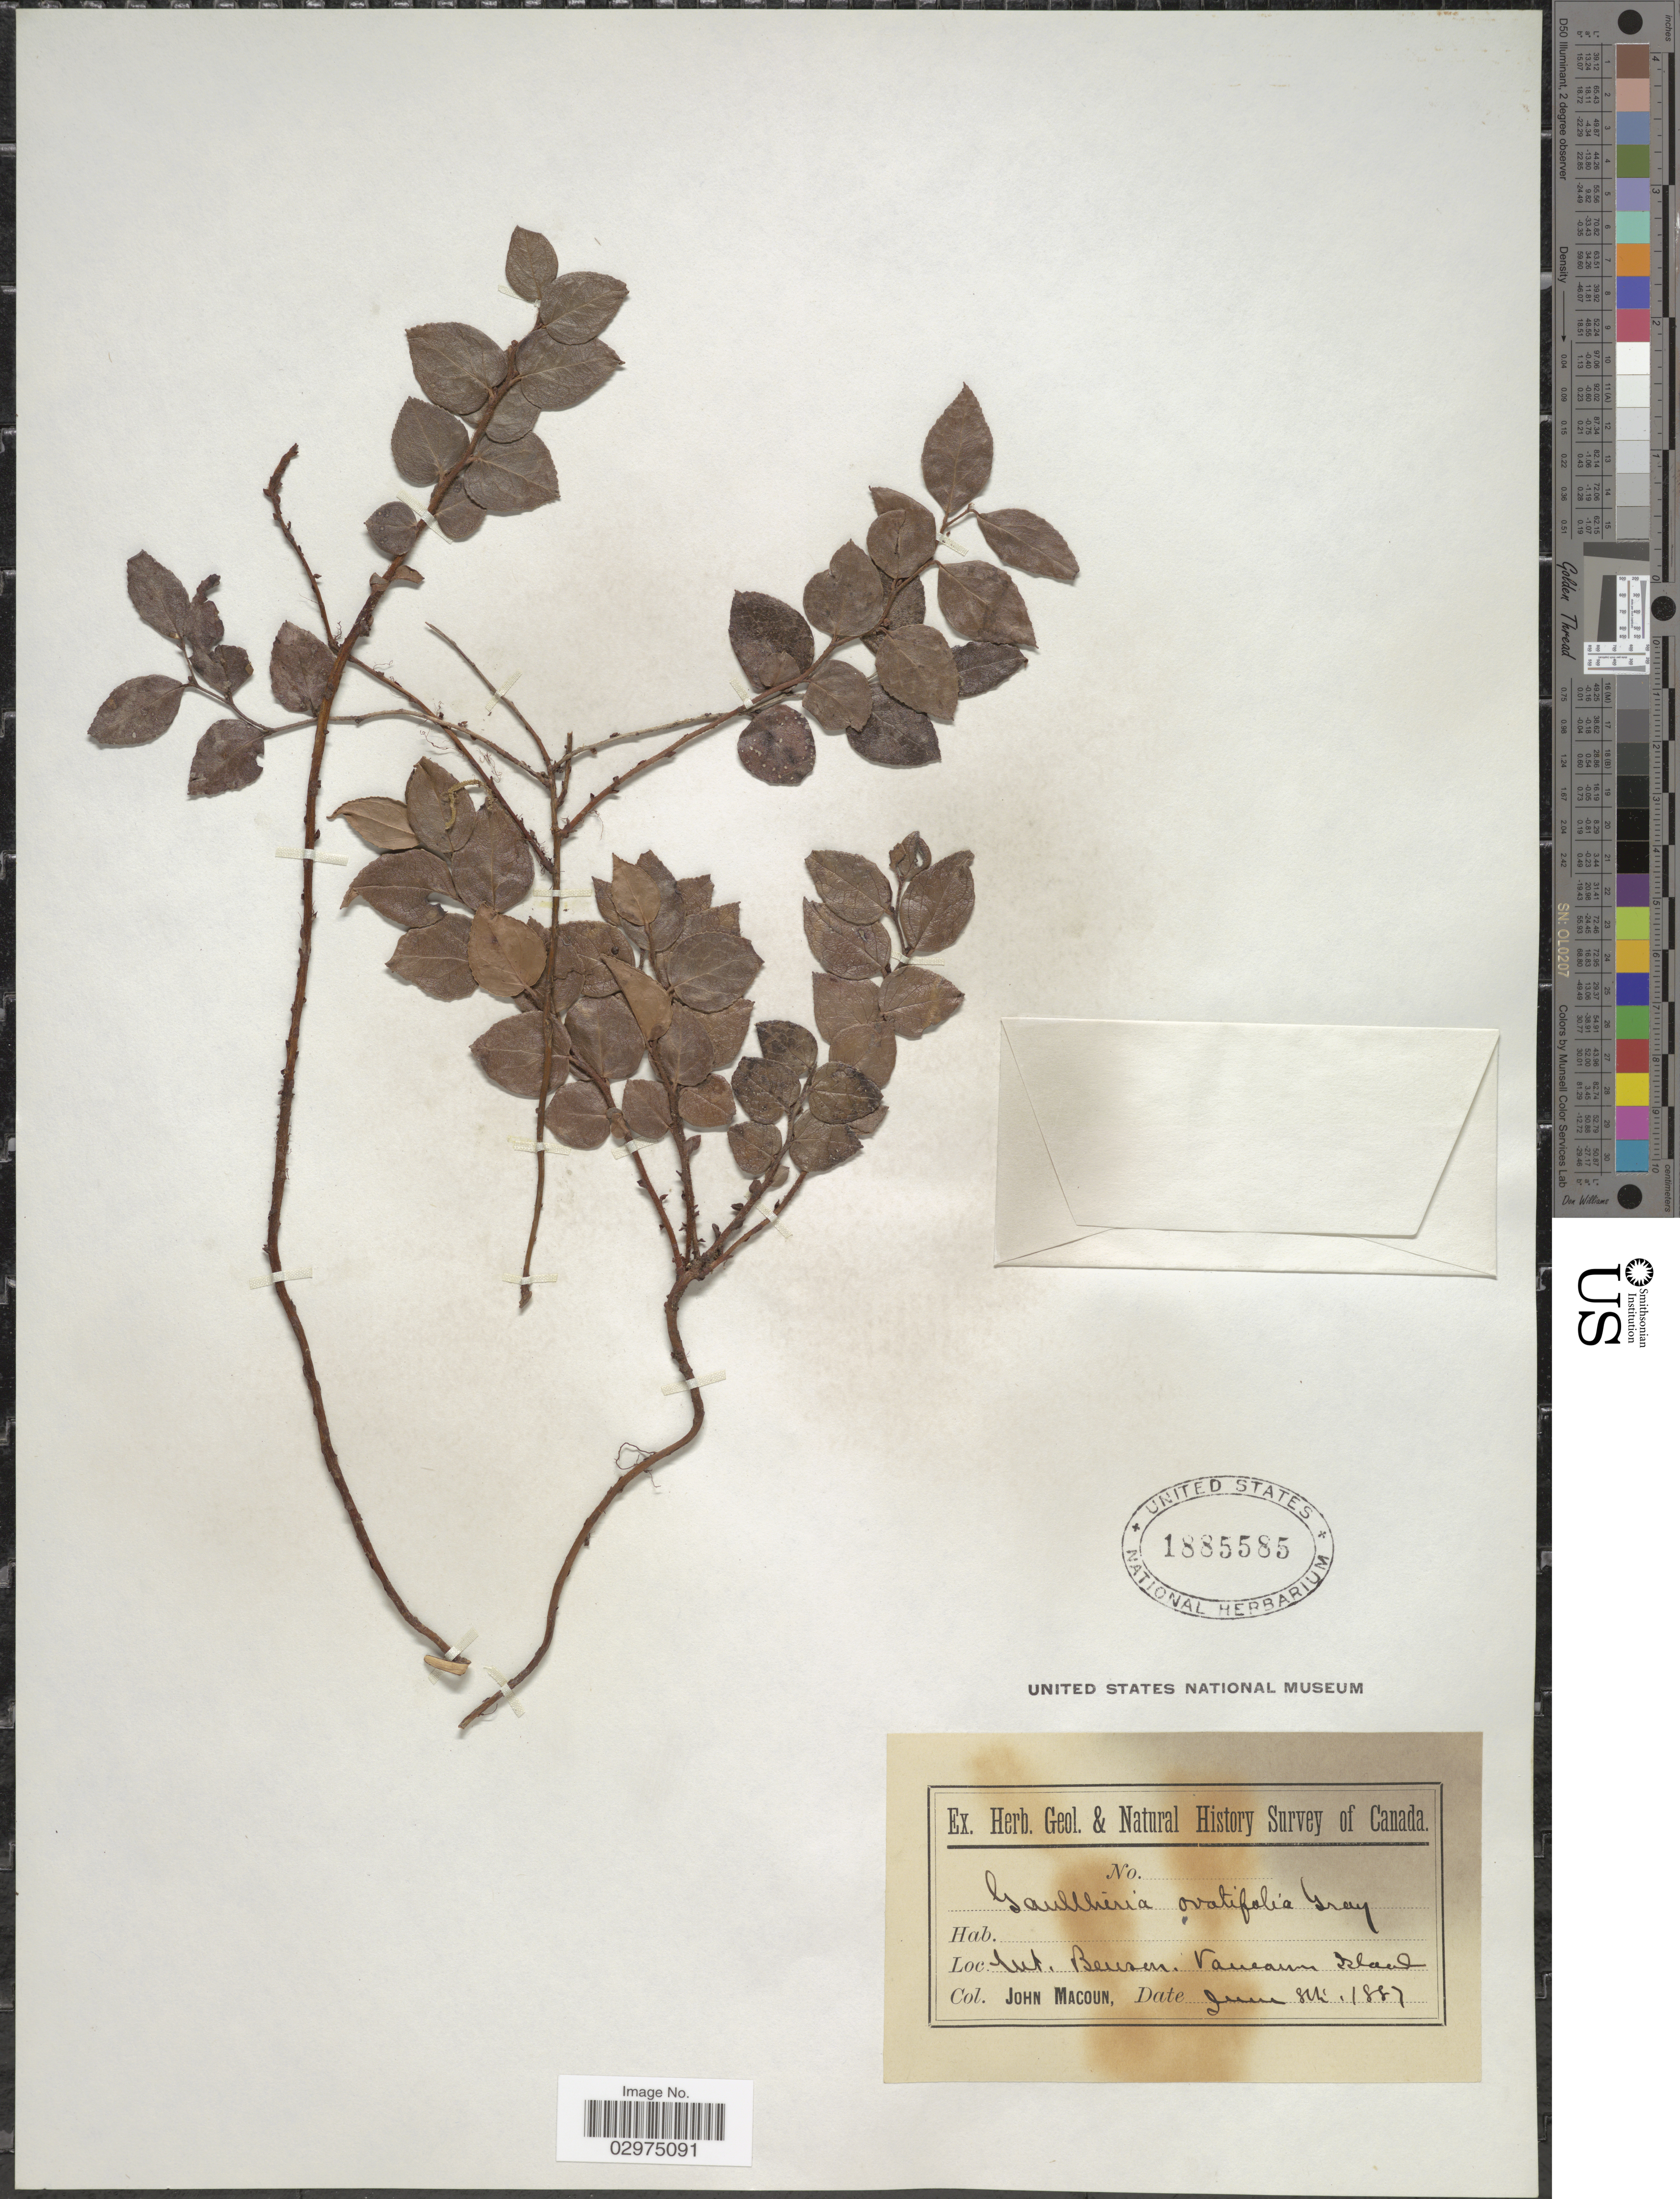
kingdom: Plantae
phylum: Tracheophyta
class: Magnoliopsida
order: Ericales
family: Ericaceae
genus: Gaultheria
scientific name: Gaultheria ovatifolia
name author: A. Gray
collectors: J. Macoun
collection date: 1887-06-08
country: Canada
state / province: British Columbia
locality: Mt. Benson, Vancouver Island.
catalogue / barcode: US 1885585